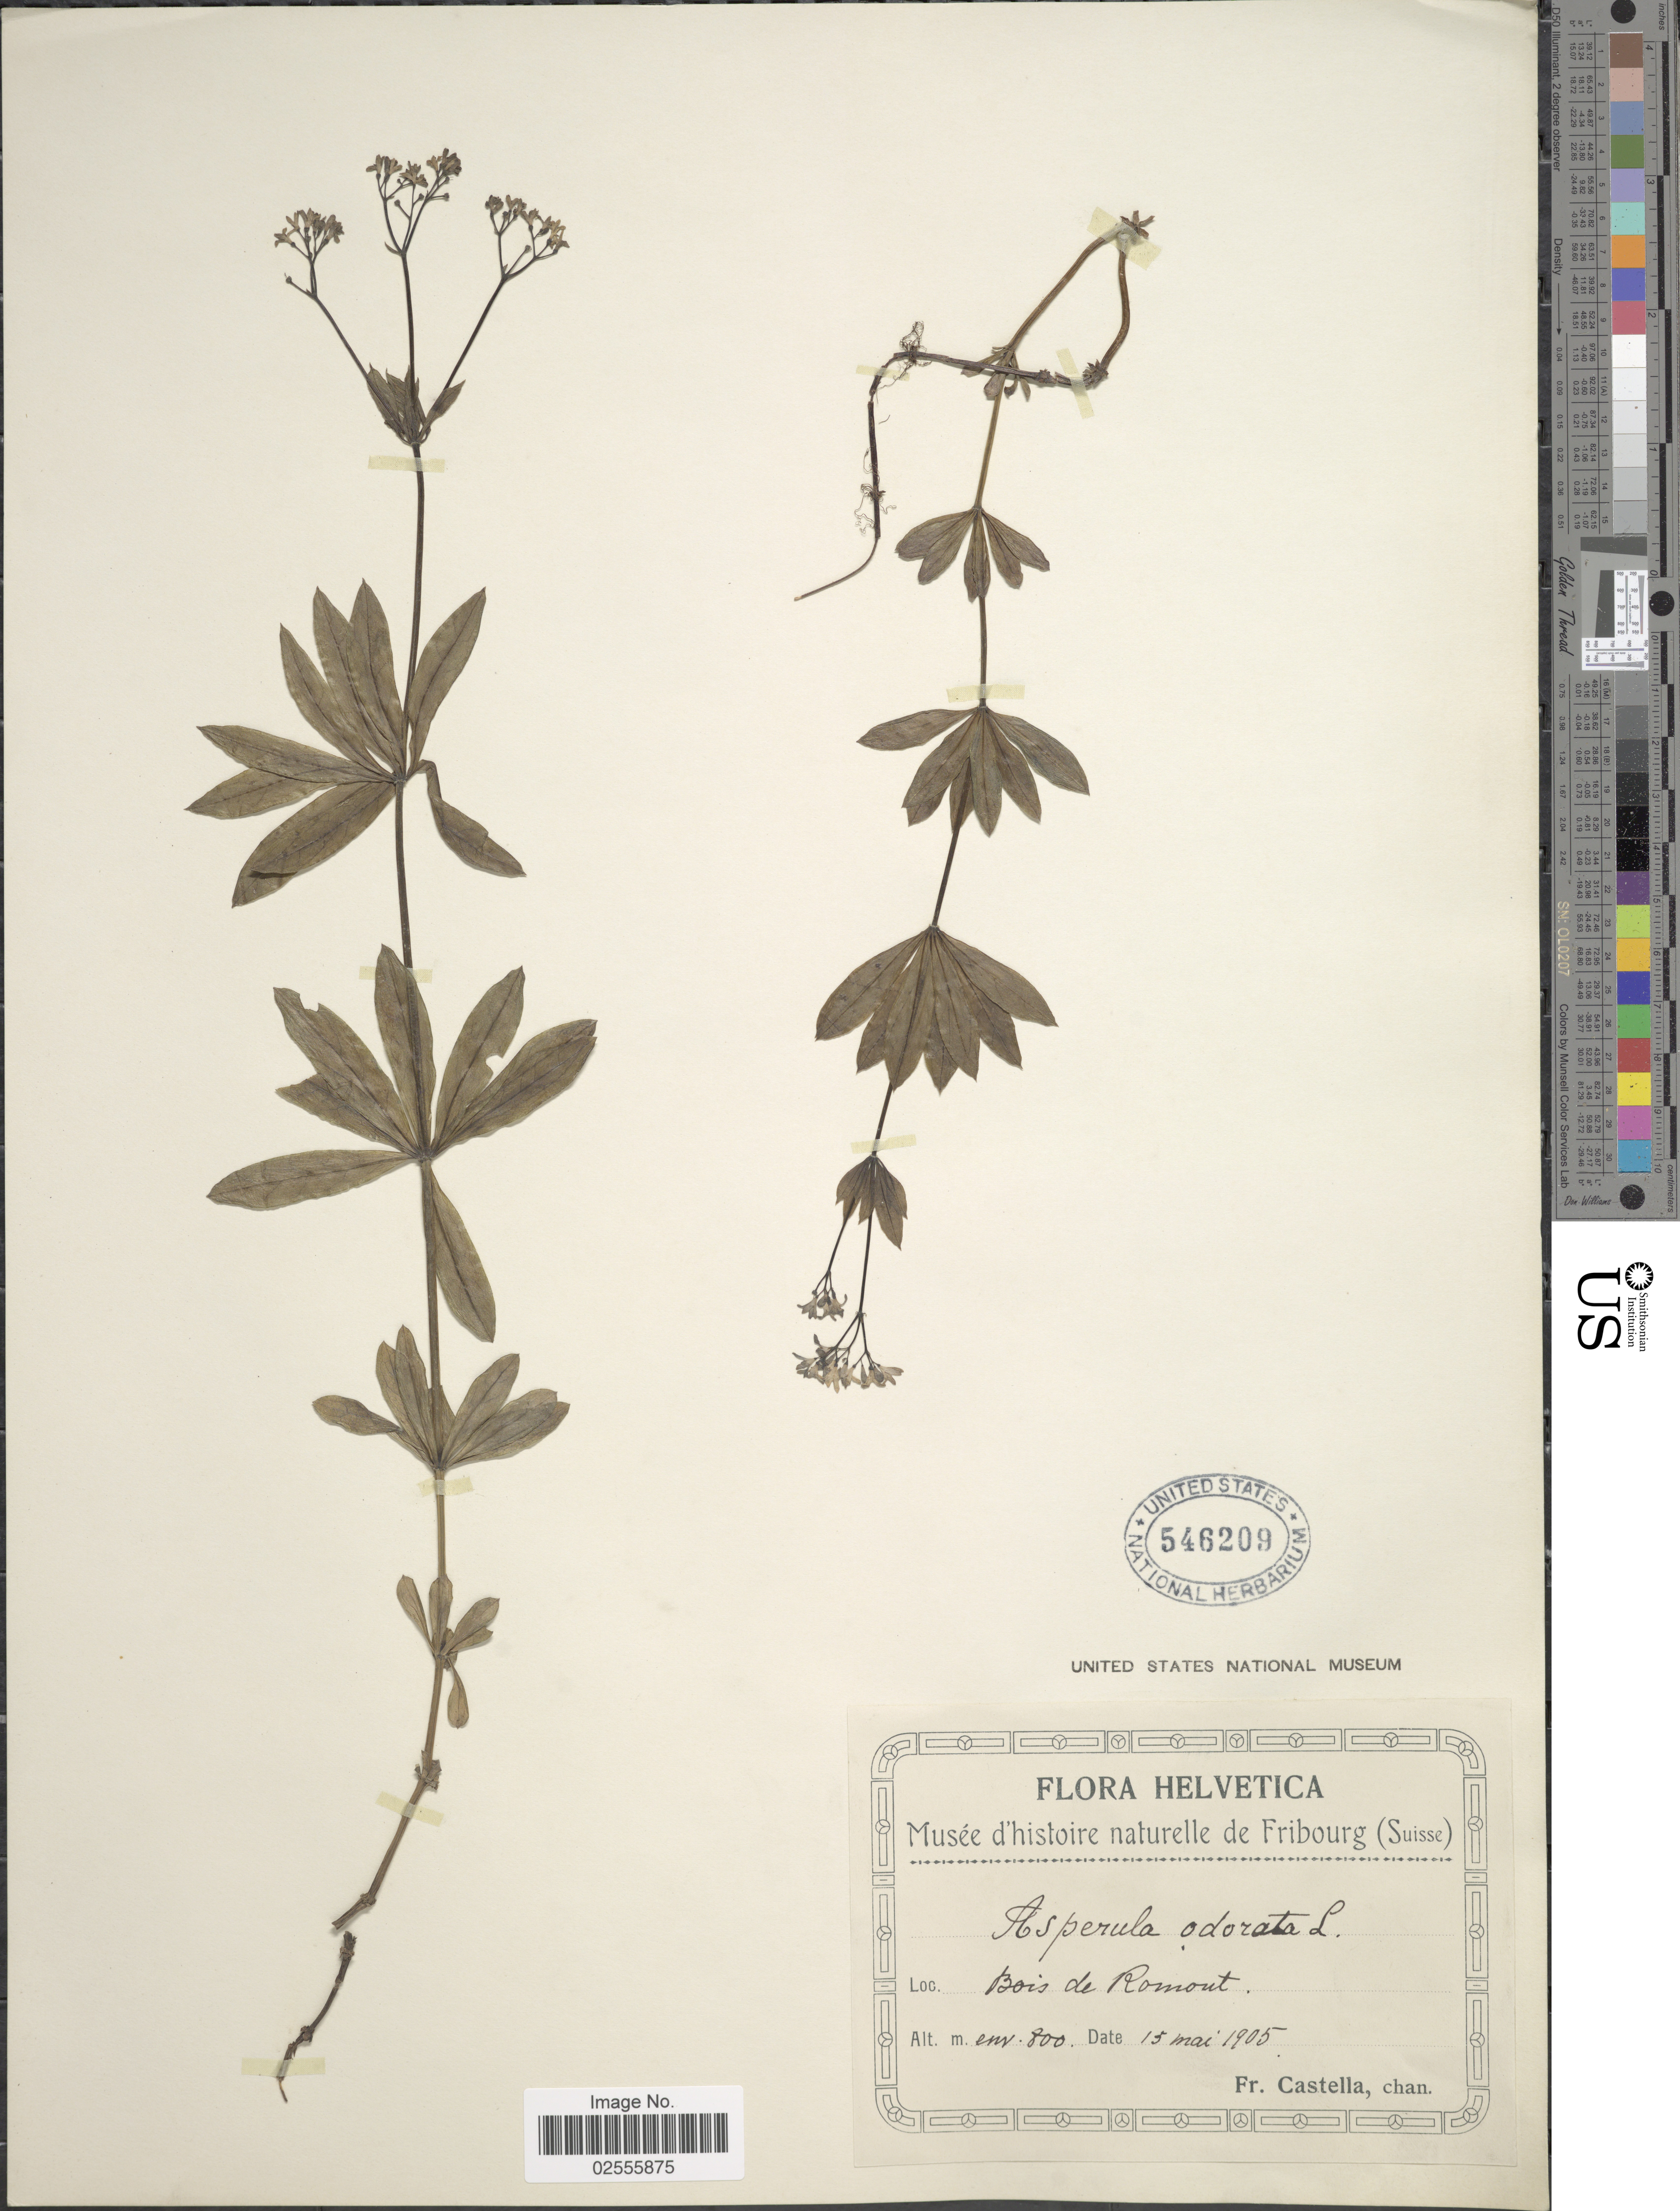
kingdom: Plantae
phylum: Tracheophyta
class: Magnoliopsida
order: Gentianales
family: Rubiaceae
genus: Asperula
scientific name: Asperula odorata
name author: L.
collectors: Fr. Castella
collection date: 1905-05-15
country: Switzerland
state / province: Fribourg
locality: Helvetica, Bois de Romont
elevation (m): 800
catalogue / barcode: US 546209